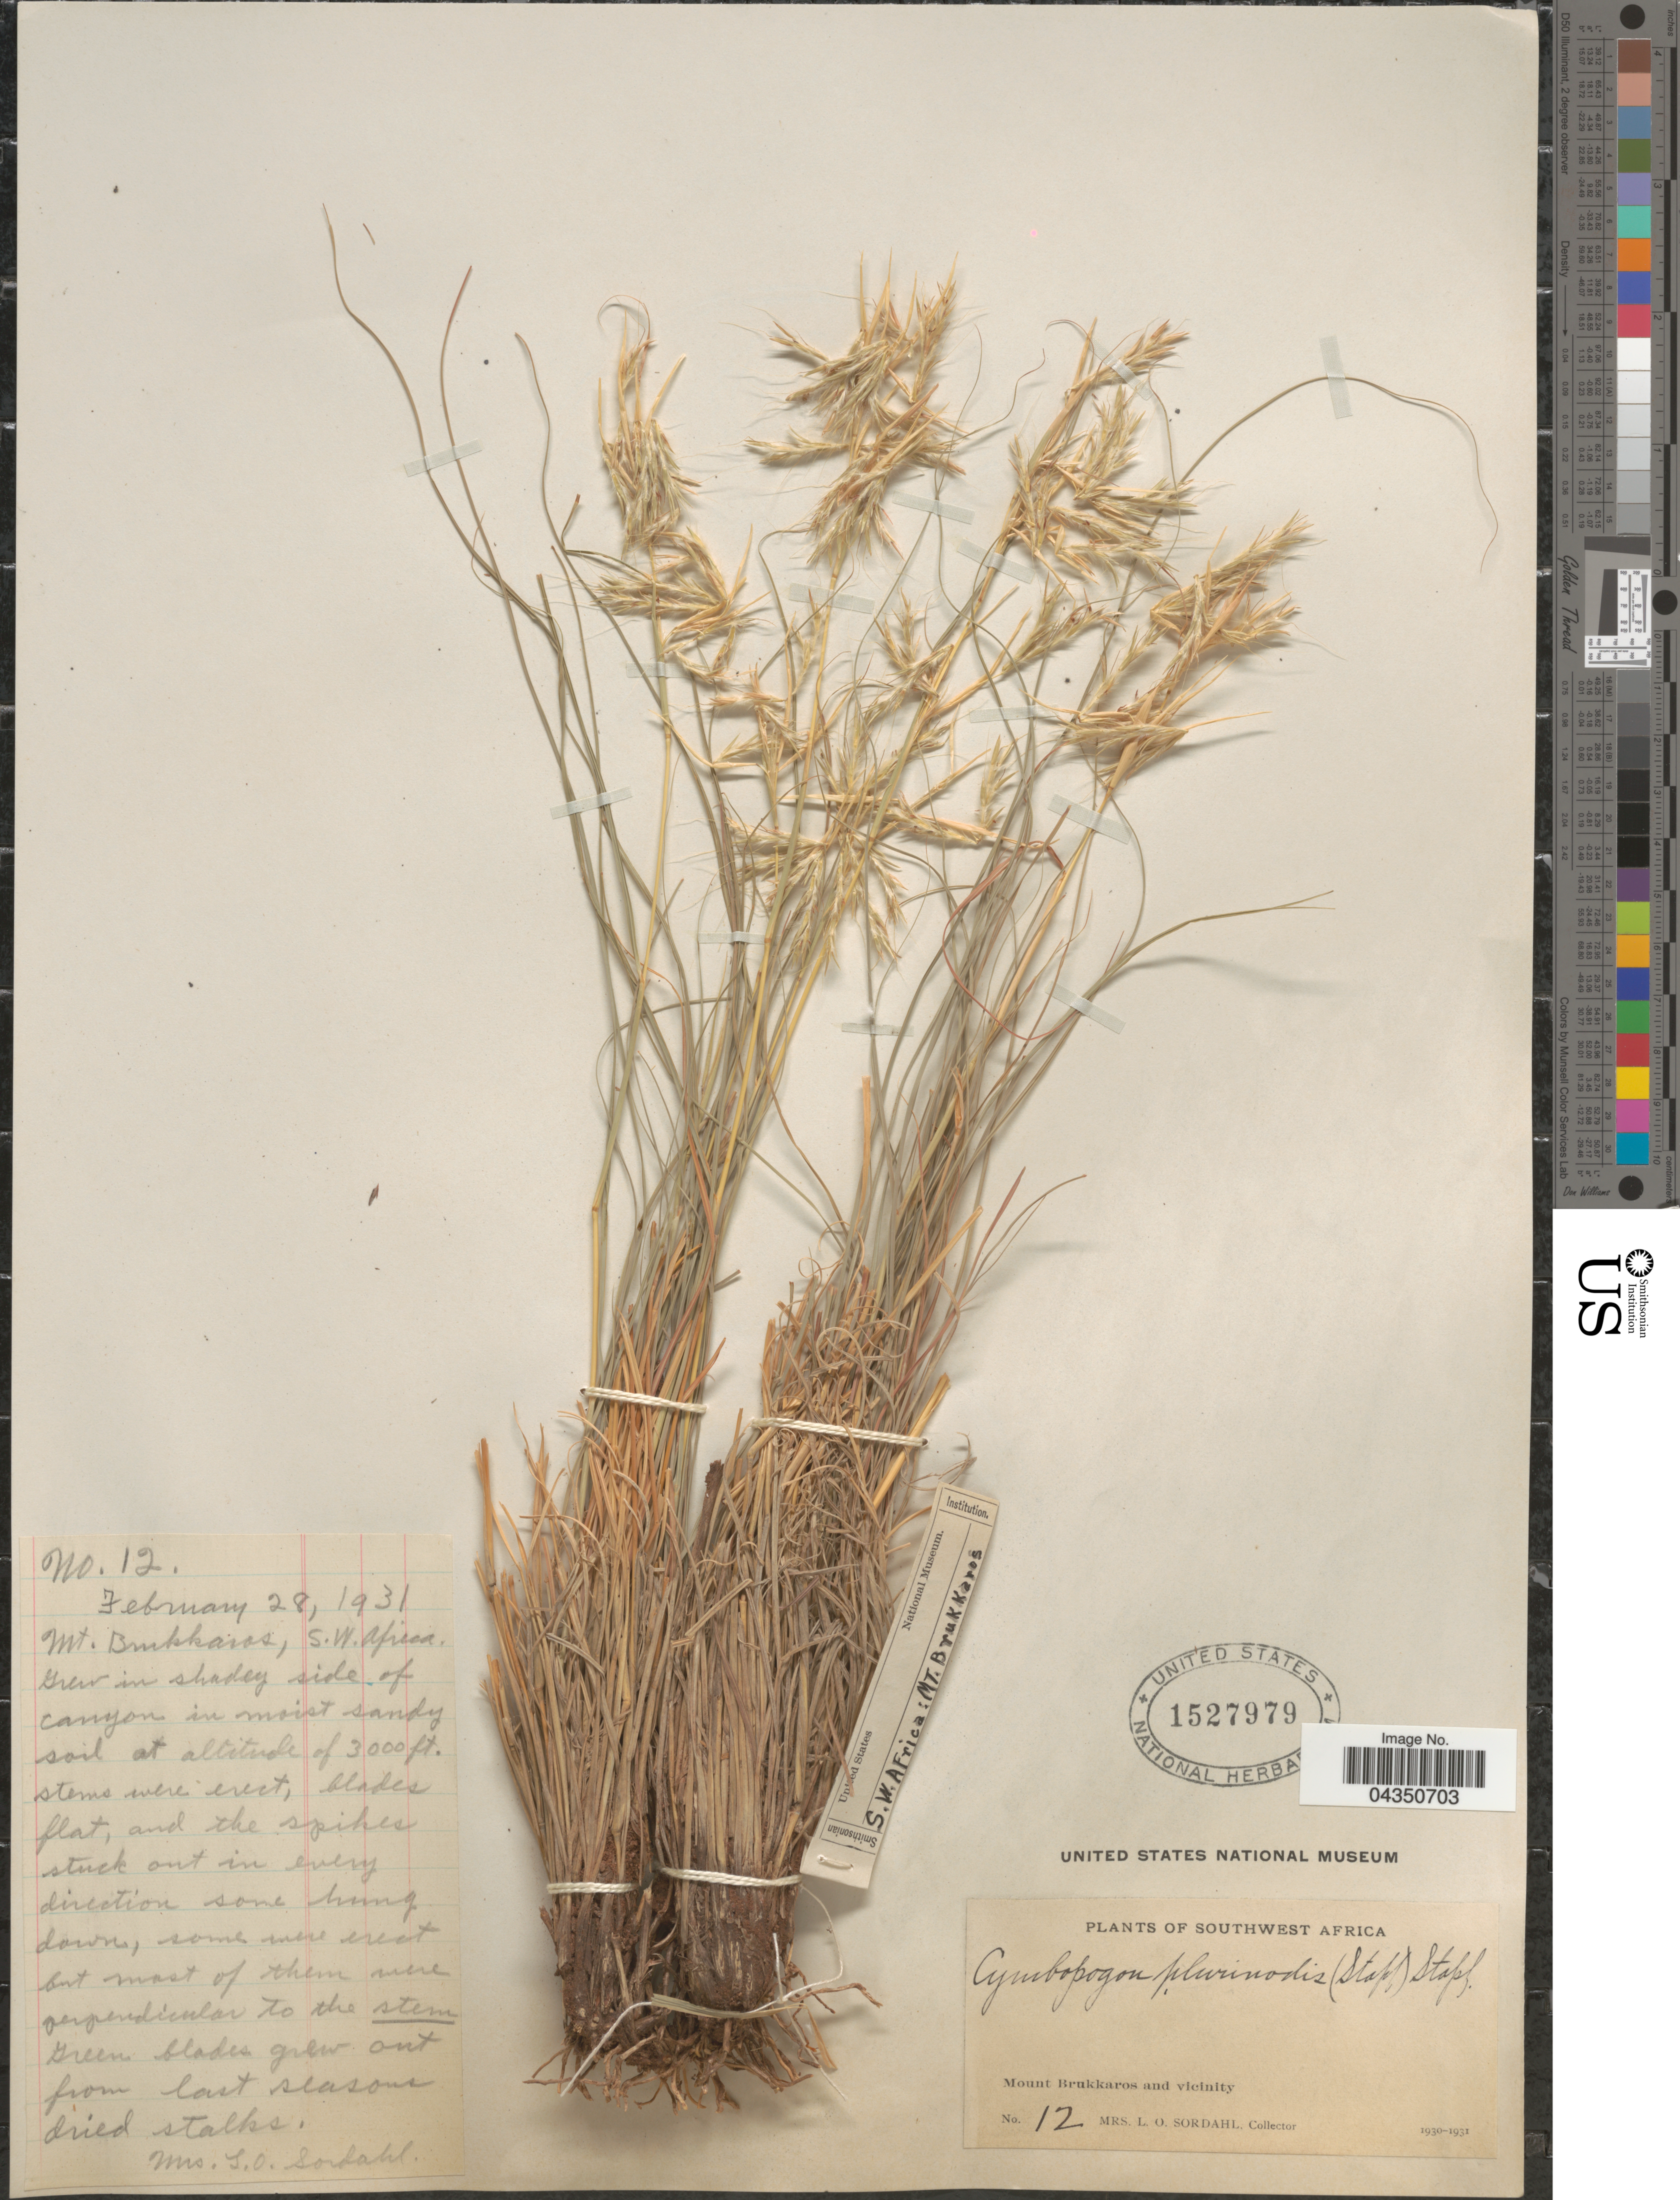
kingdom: Plantae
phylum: Tracheophyta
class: Liliopsida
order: Poales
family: Poaceae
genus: Cymbopogon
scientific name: Cymbopogon pospischillii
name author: (K. Schum.) C.E. Hubb.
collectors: L. Sordahl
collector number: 12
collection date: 1931-02-28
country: Namibia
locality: Southwest Africa. Mount Brukkaros and vicinity.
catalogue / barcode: US 1527979